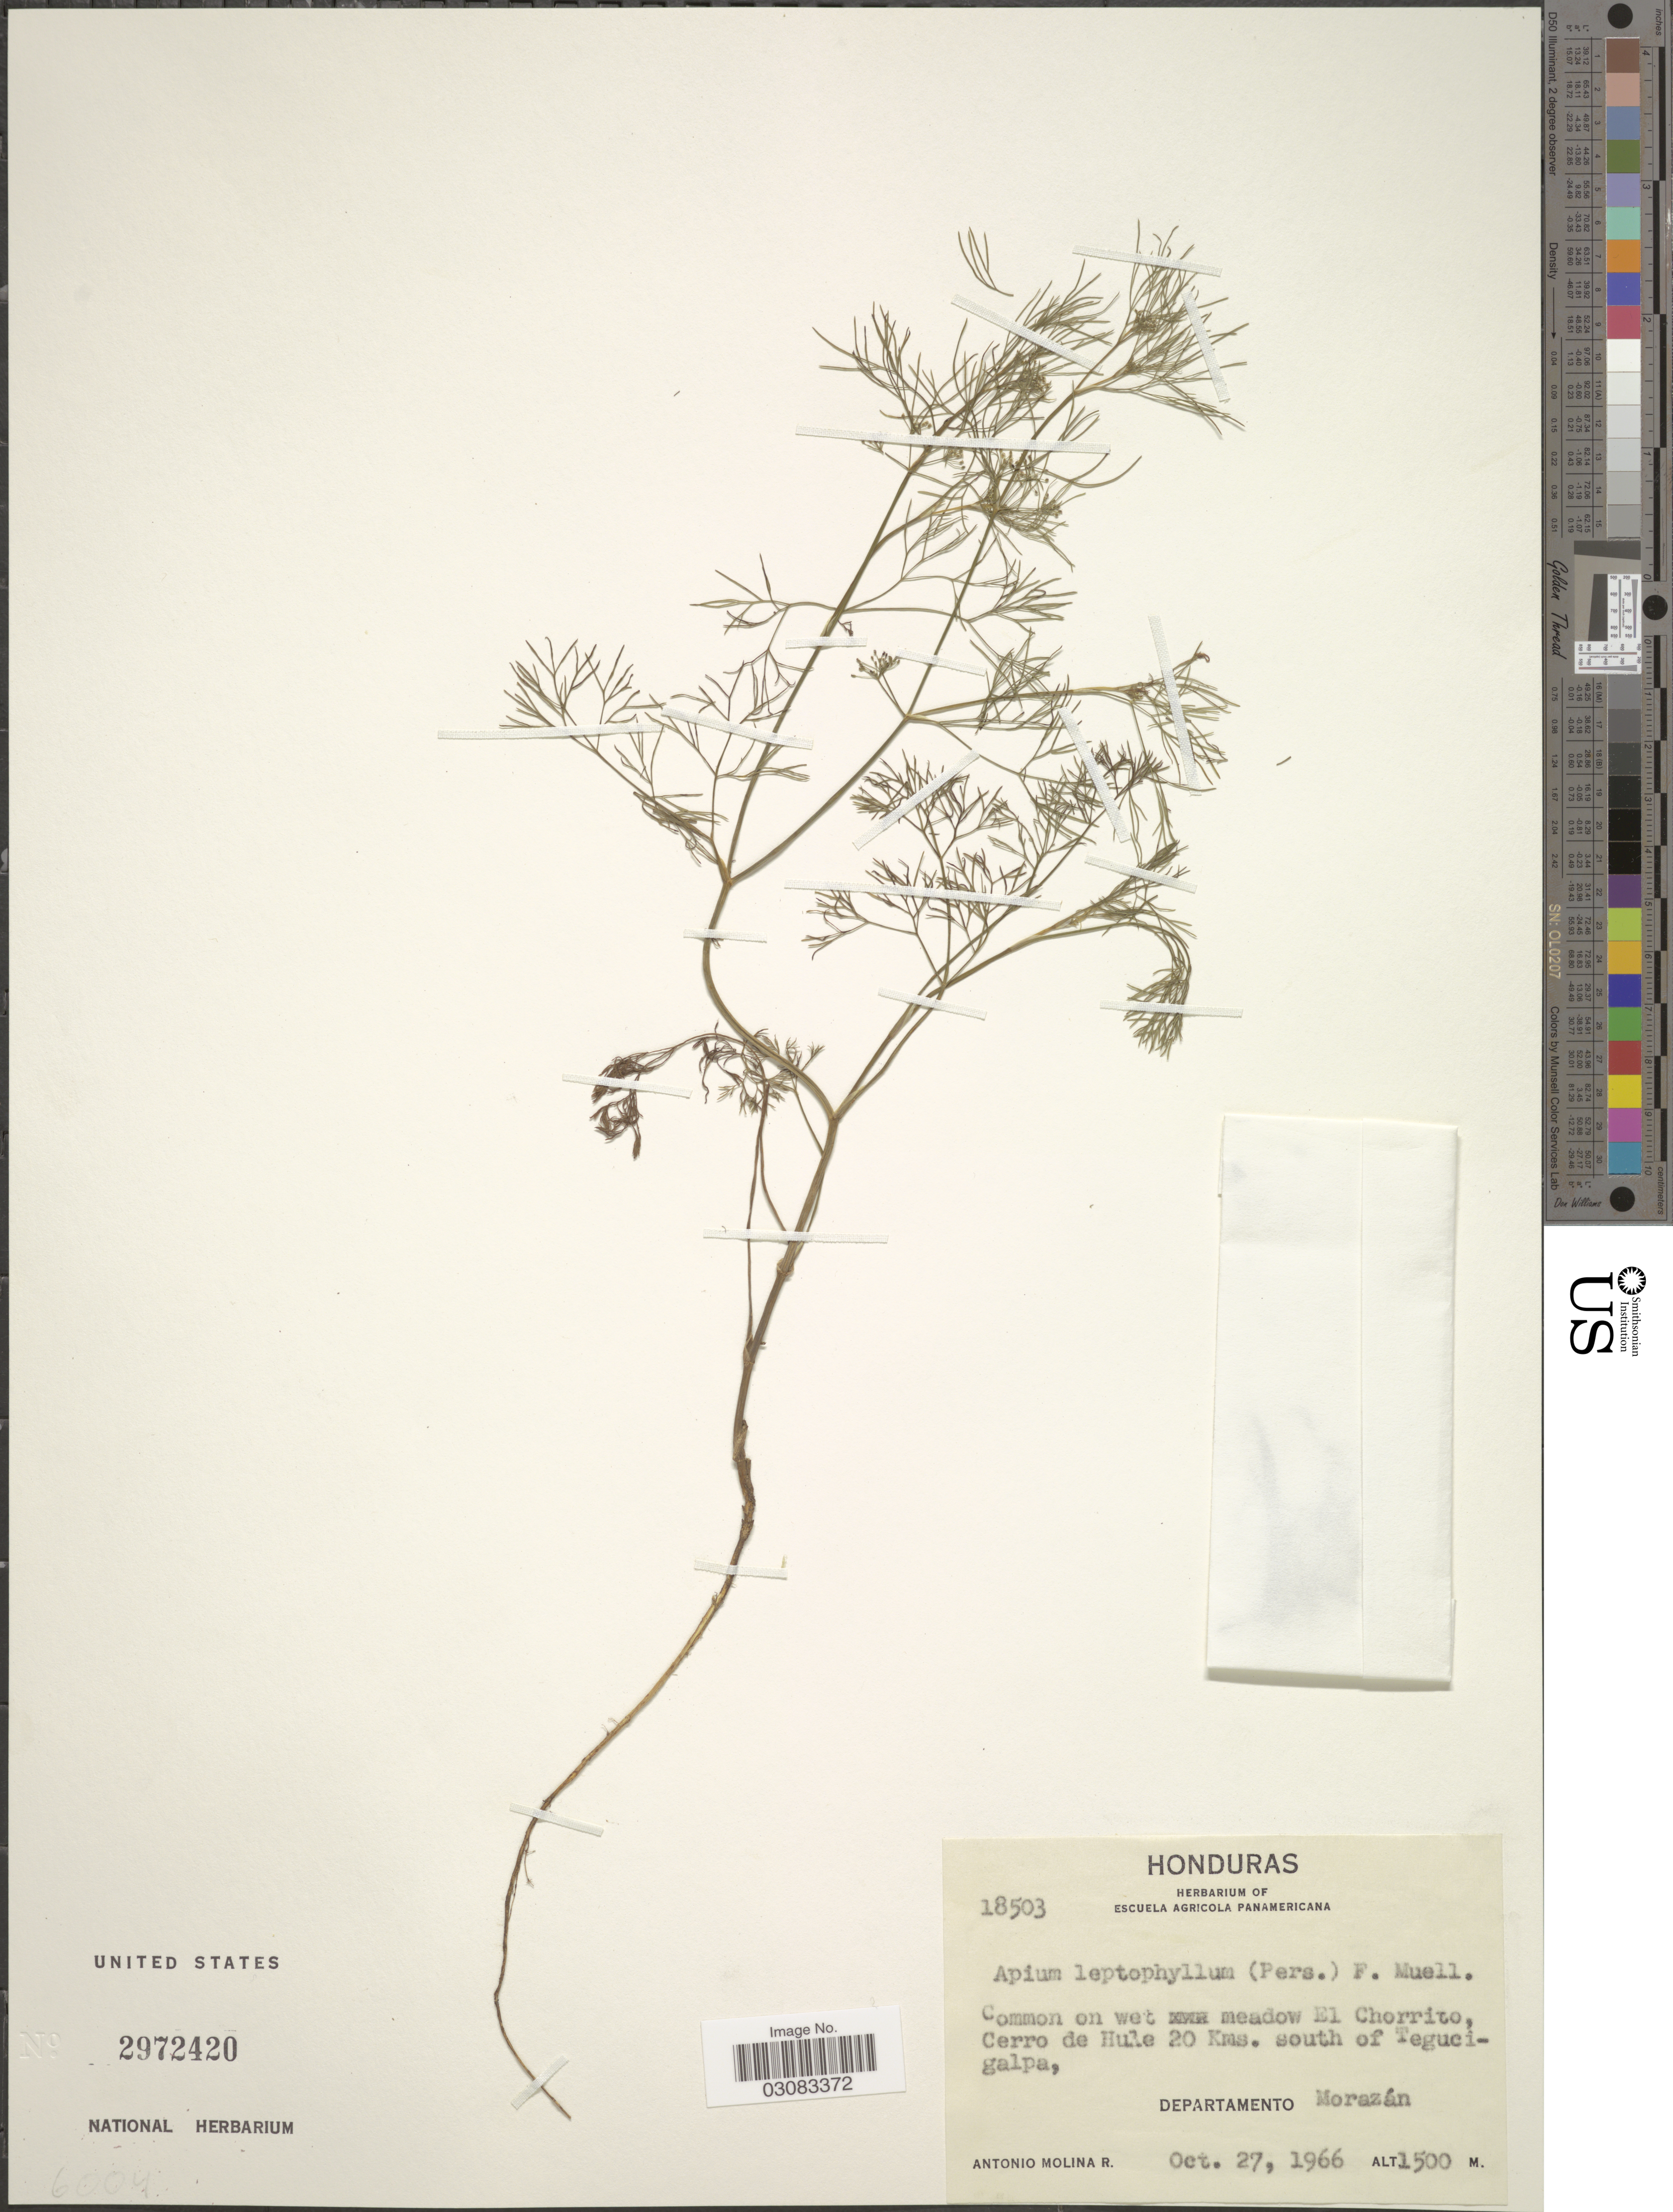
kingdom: Plantae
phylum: Tracheophyta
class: Magnoliopsida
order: Apiales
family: Apiaceae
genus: Cyclospermum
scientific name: Cyclospermum leptophyllum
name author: (Pers.) Sprague ex Britton & P. Wilson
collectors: A. Molina R.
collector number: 18503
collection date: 1966-10-27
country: Honduras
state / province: Fco. Morazán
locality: El Chorrito, Cerro de Hule 20 Kms. south of Tegucigalpa, Departamento Morazán.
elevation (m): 1500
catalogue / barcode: US 2972420